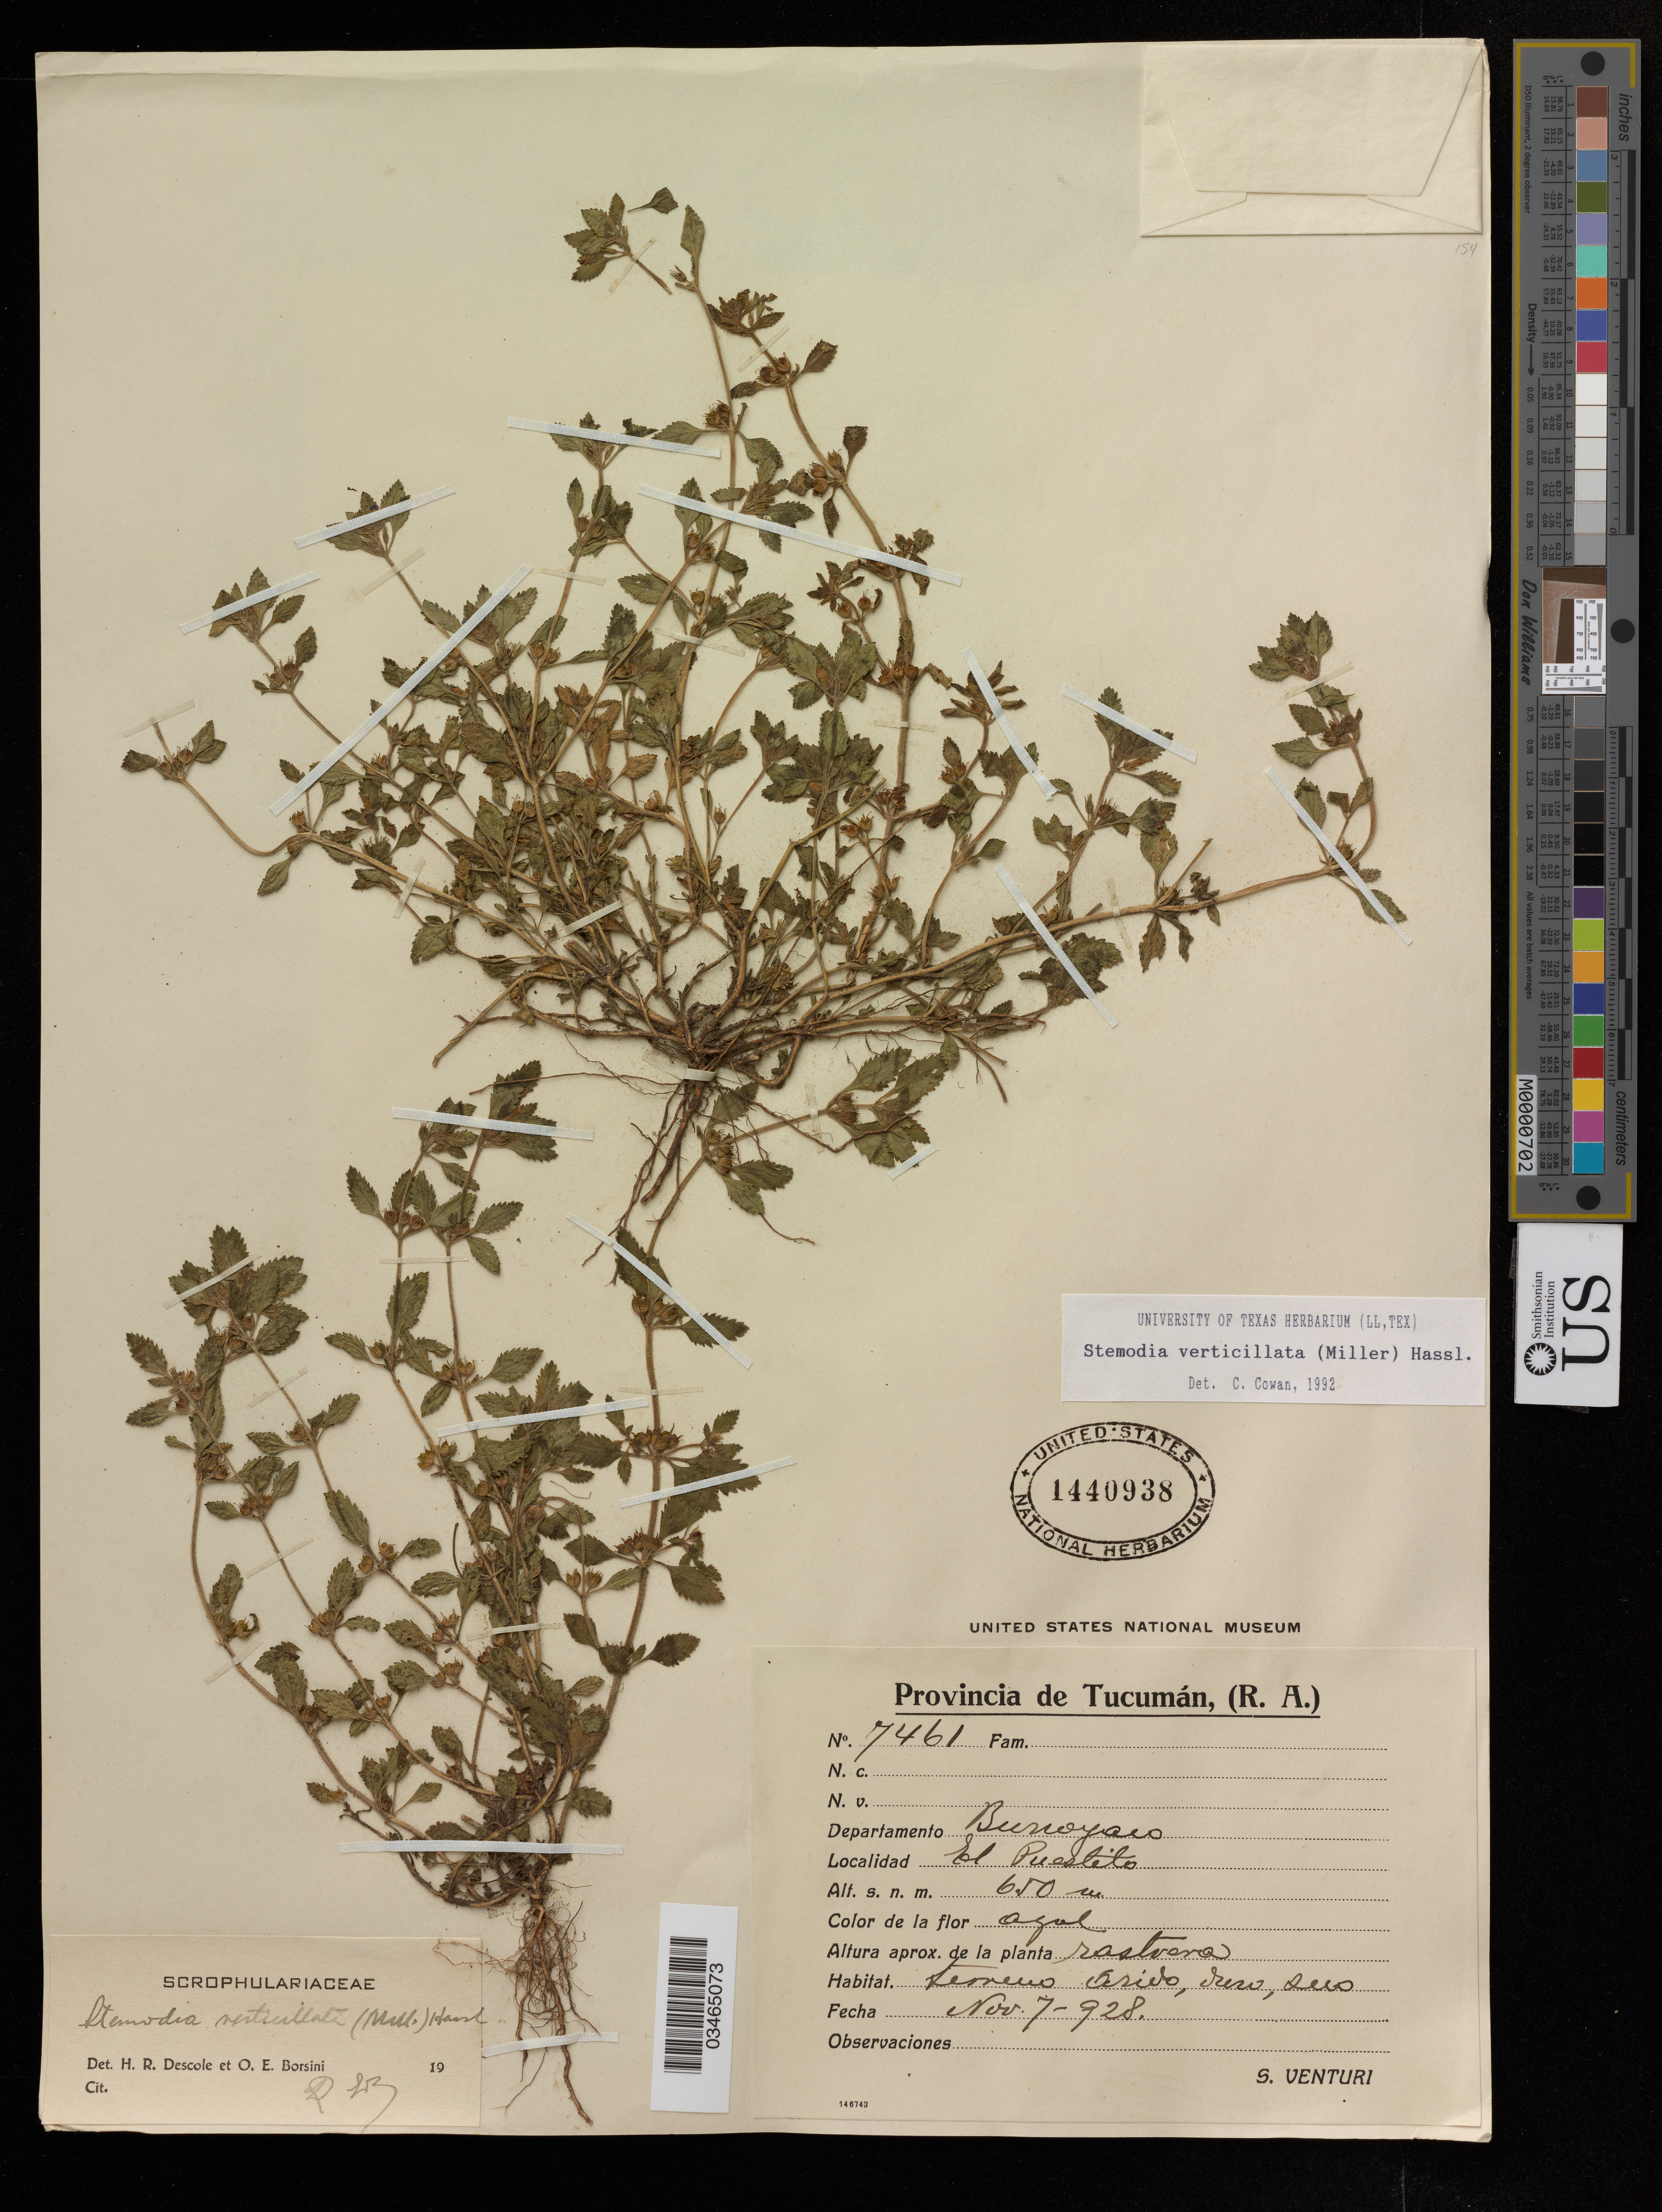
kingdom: Plantae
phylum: Tracheophyta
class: Magnoliopsida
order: Lamiales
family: Plantaginaceae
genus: Stemodia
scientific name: Stemodia verticillata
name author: (Mill.) Hassl.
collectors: S. Venturi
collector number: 7461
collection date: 1928-11-07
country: Argentina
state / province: Tucuman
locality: El Puestito.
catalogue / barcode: US 1440938